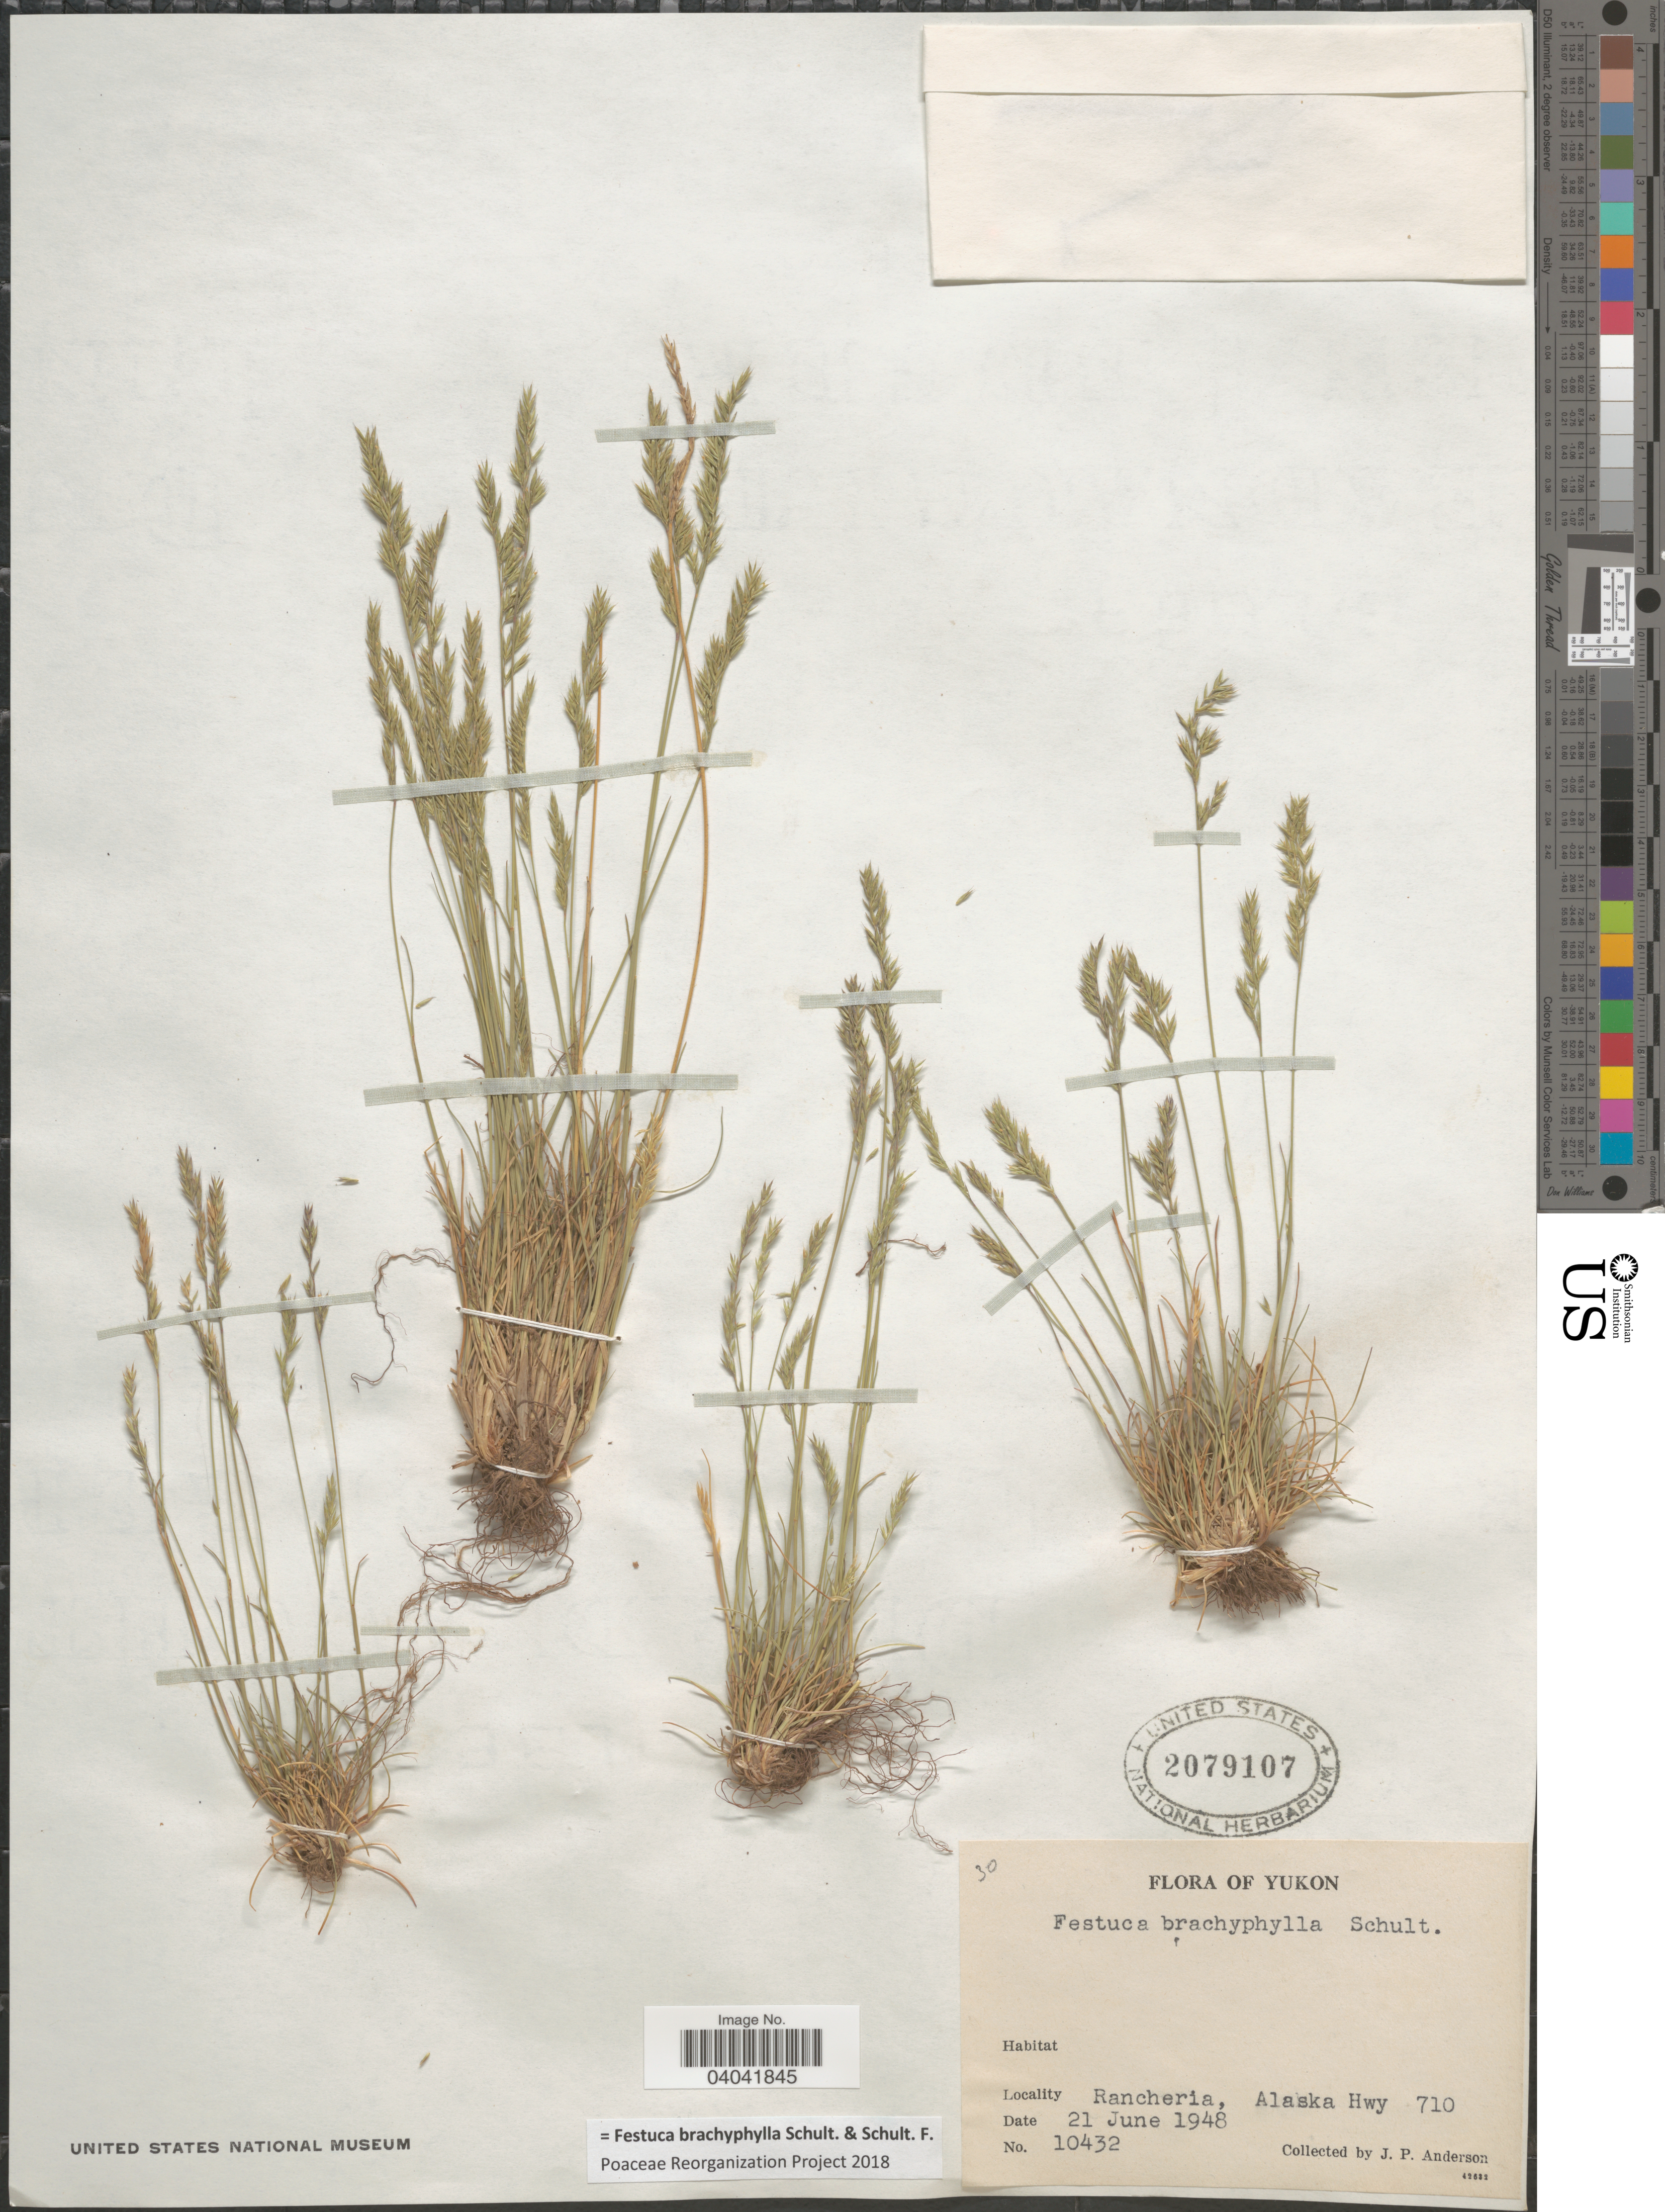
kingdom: Plantae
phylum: Tracheophyta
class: Liliopsida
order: Poales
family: Poaceae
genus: Festuca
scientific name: Festuca brachyphylla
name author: Schult. & Schult. f.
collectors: J. P. Anderson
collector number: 10432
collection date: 1948-06-21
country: Canada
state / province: Yukon Territory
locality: Yukon. Rancheria, Alaska Hwy 710.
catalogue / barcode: US 2079107